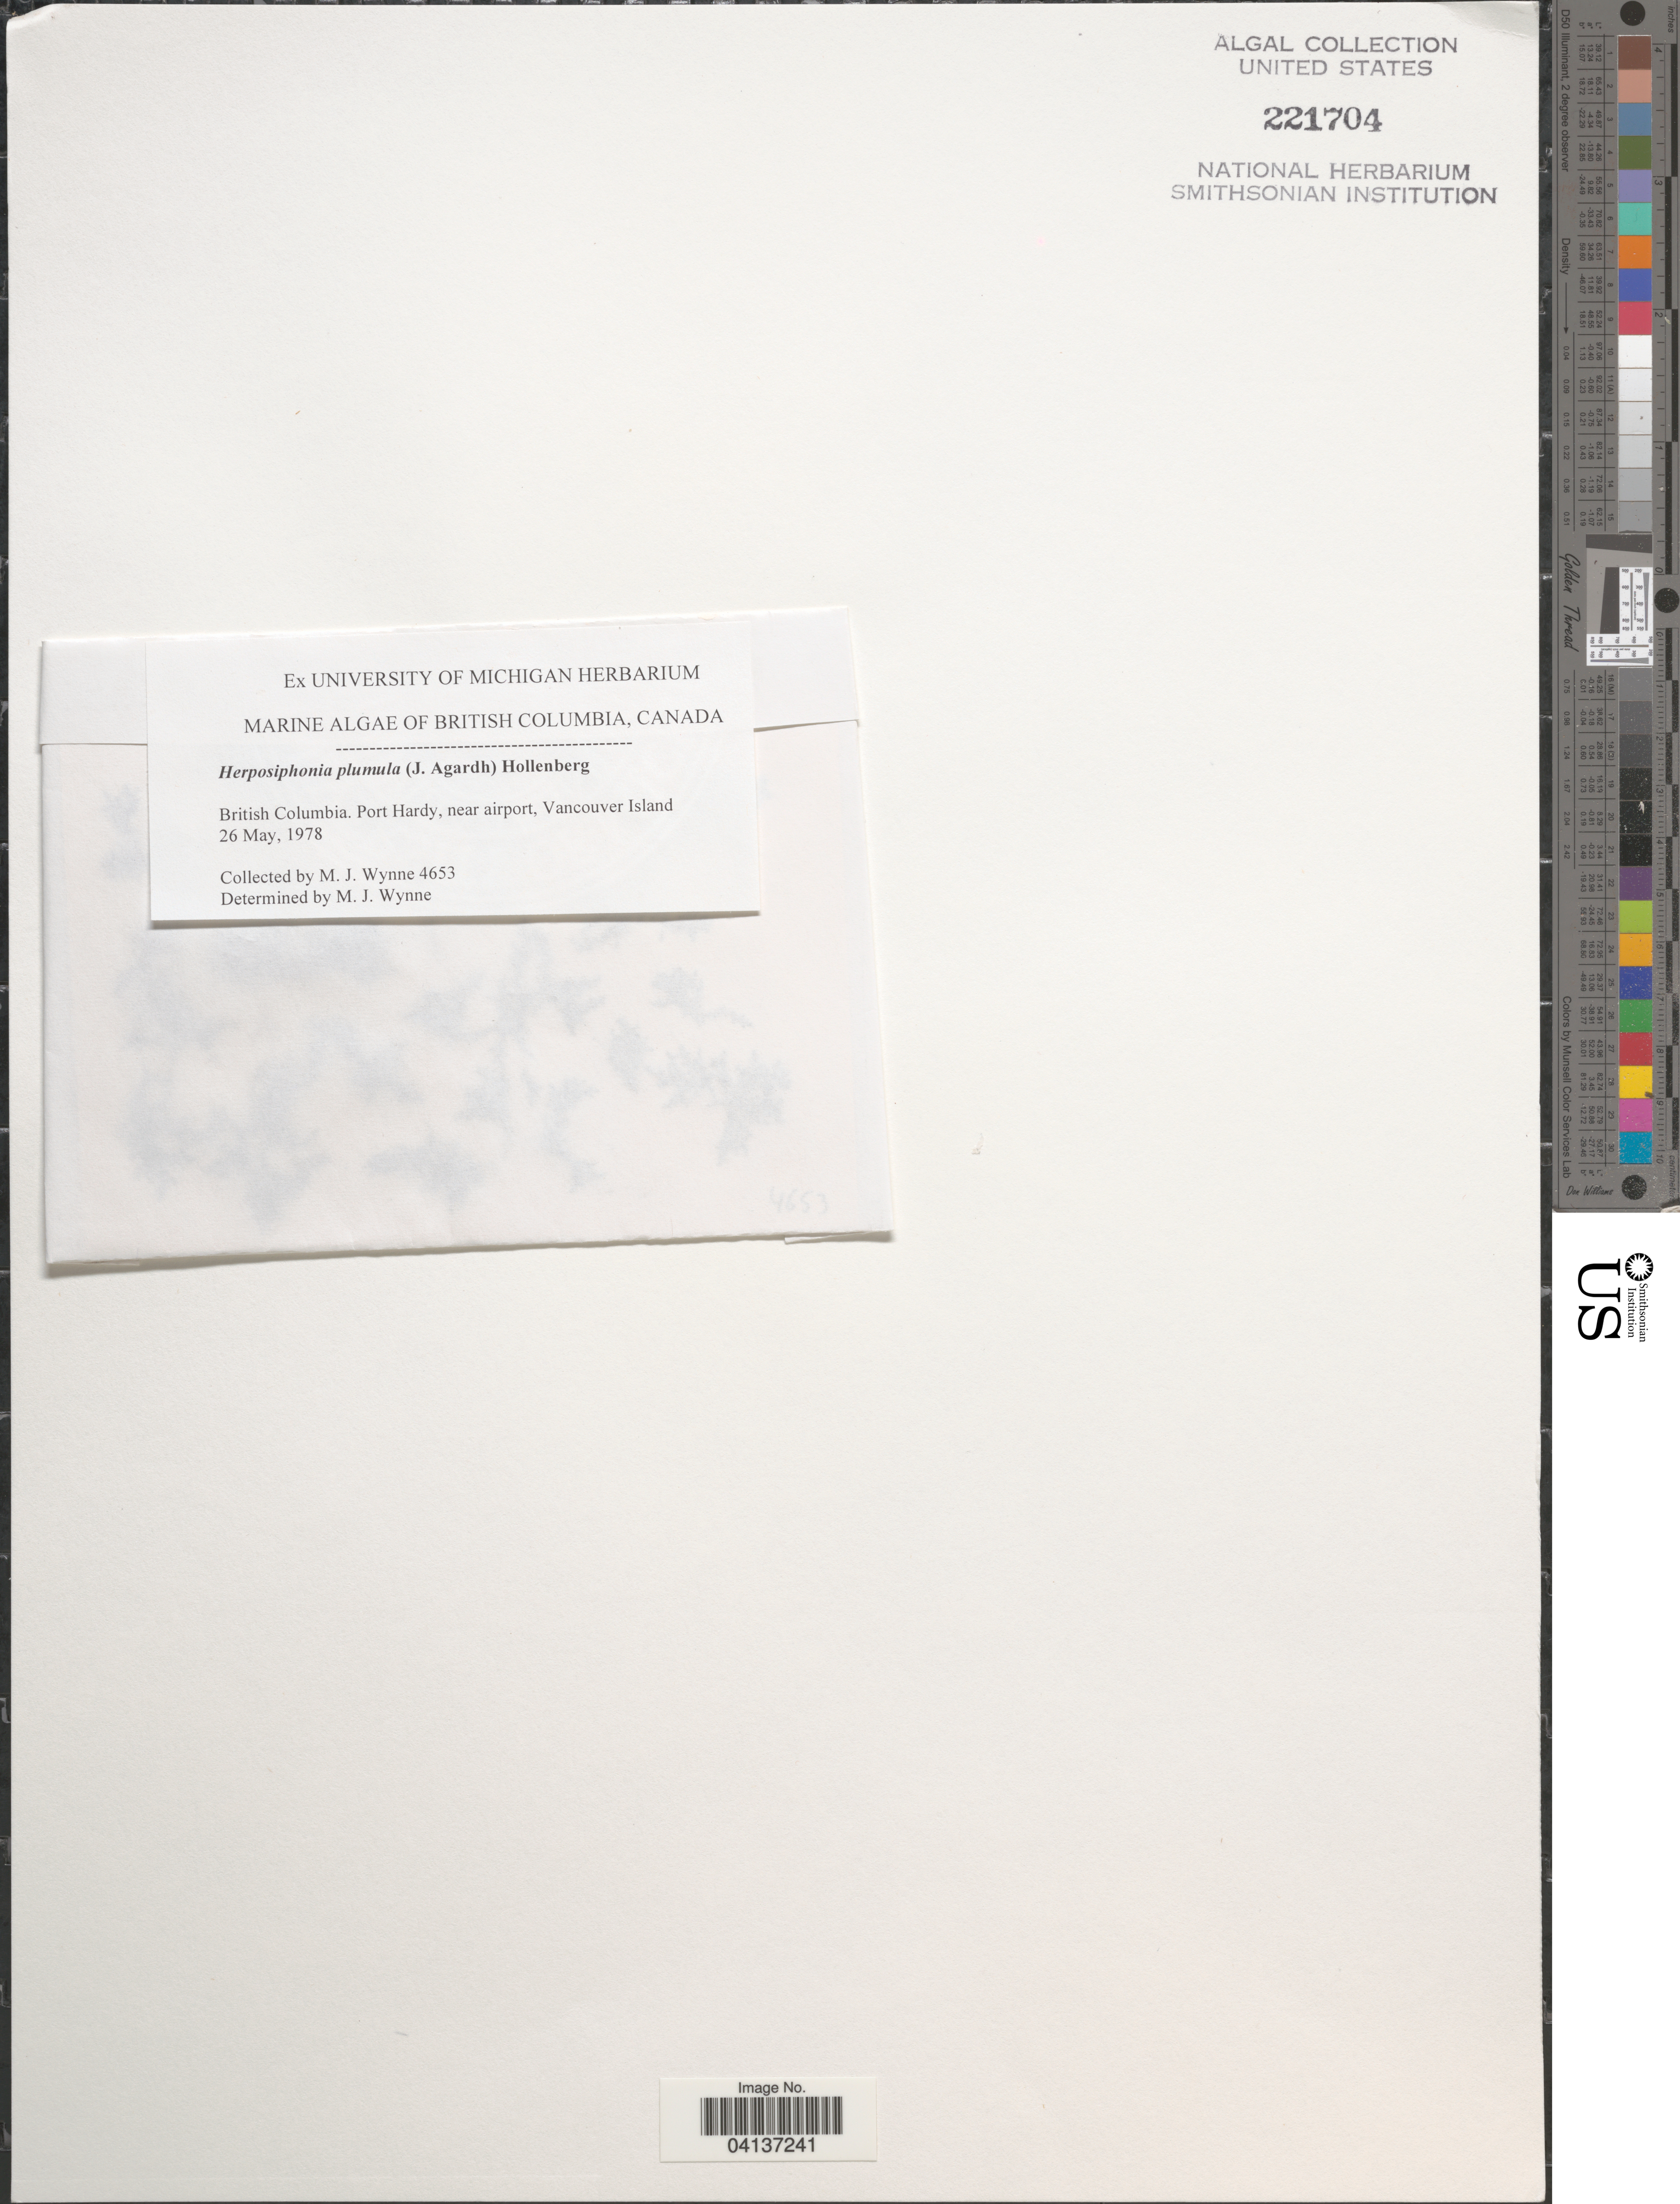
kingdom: Plantae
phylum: Rhodophyta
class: Florideophyceae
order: Ceramiales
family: Rhodomelaceae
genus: Herposiphonia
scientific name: Herposiphonia plumula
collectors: M.J. Wynne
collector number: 4653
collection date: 1978-05-26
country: Canada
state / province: British Columbia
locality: Port Hardy, near airport, Vancouver Island.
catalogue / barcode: US 221704